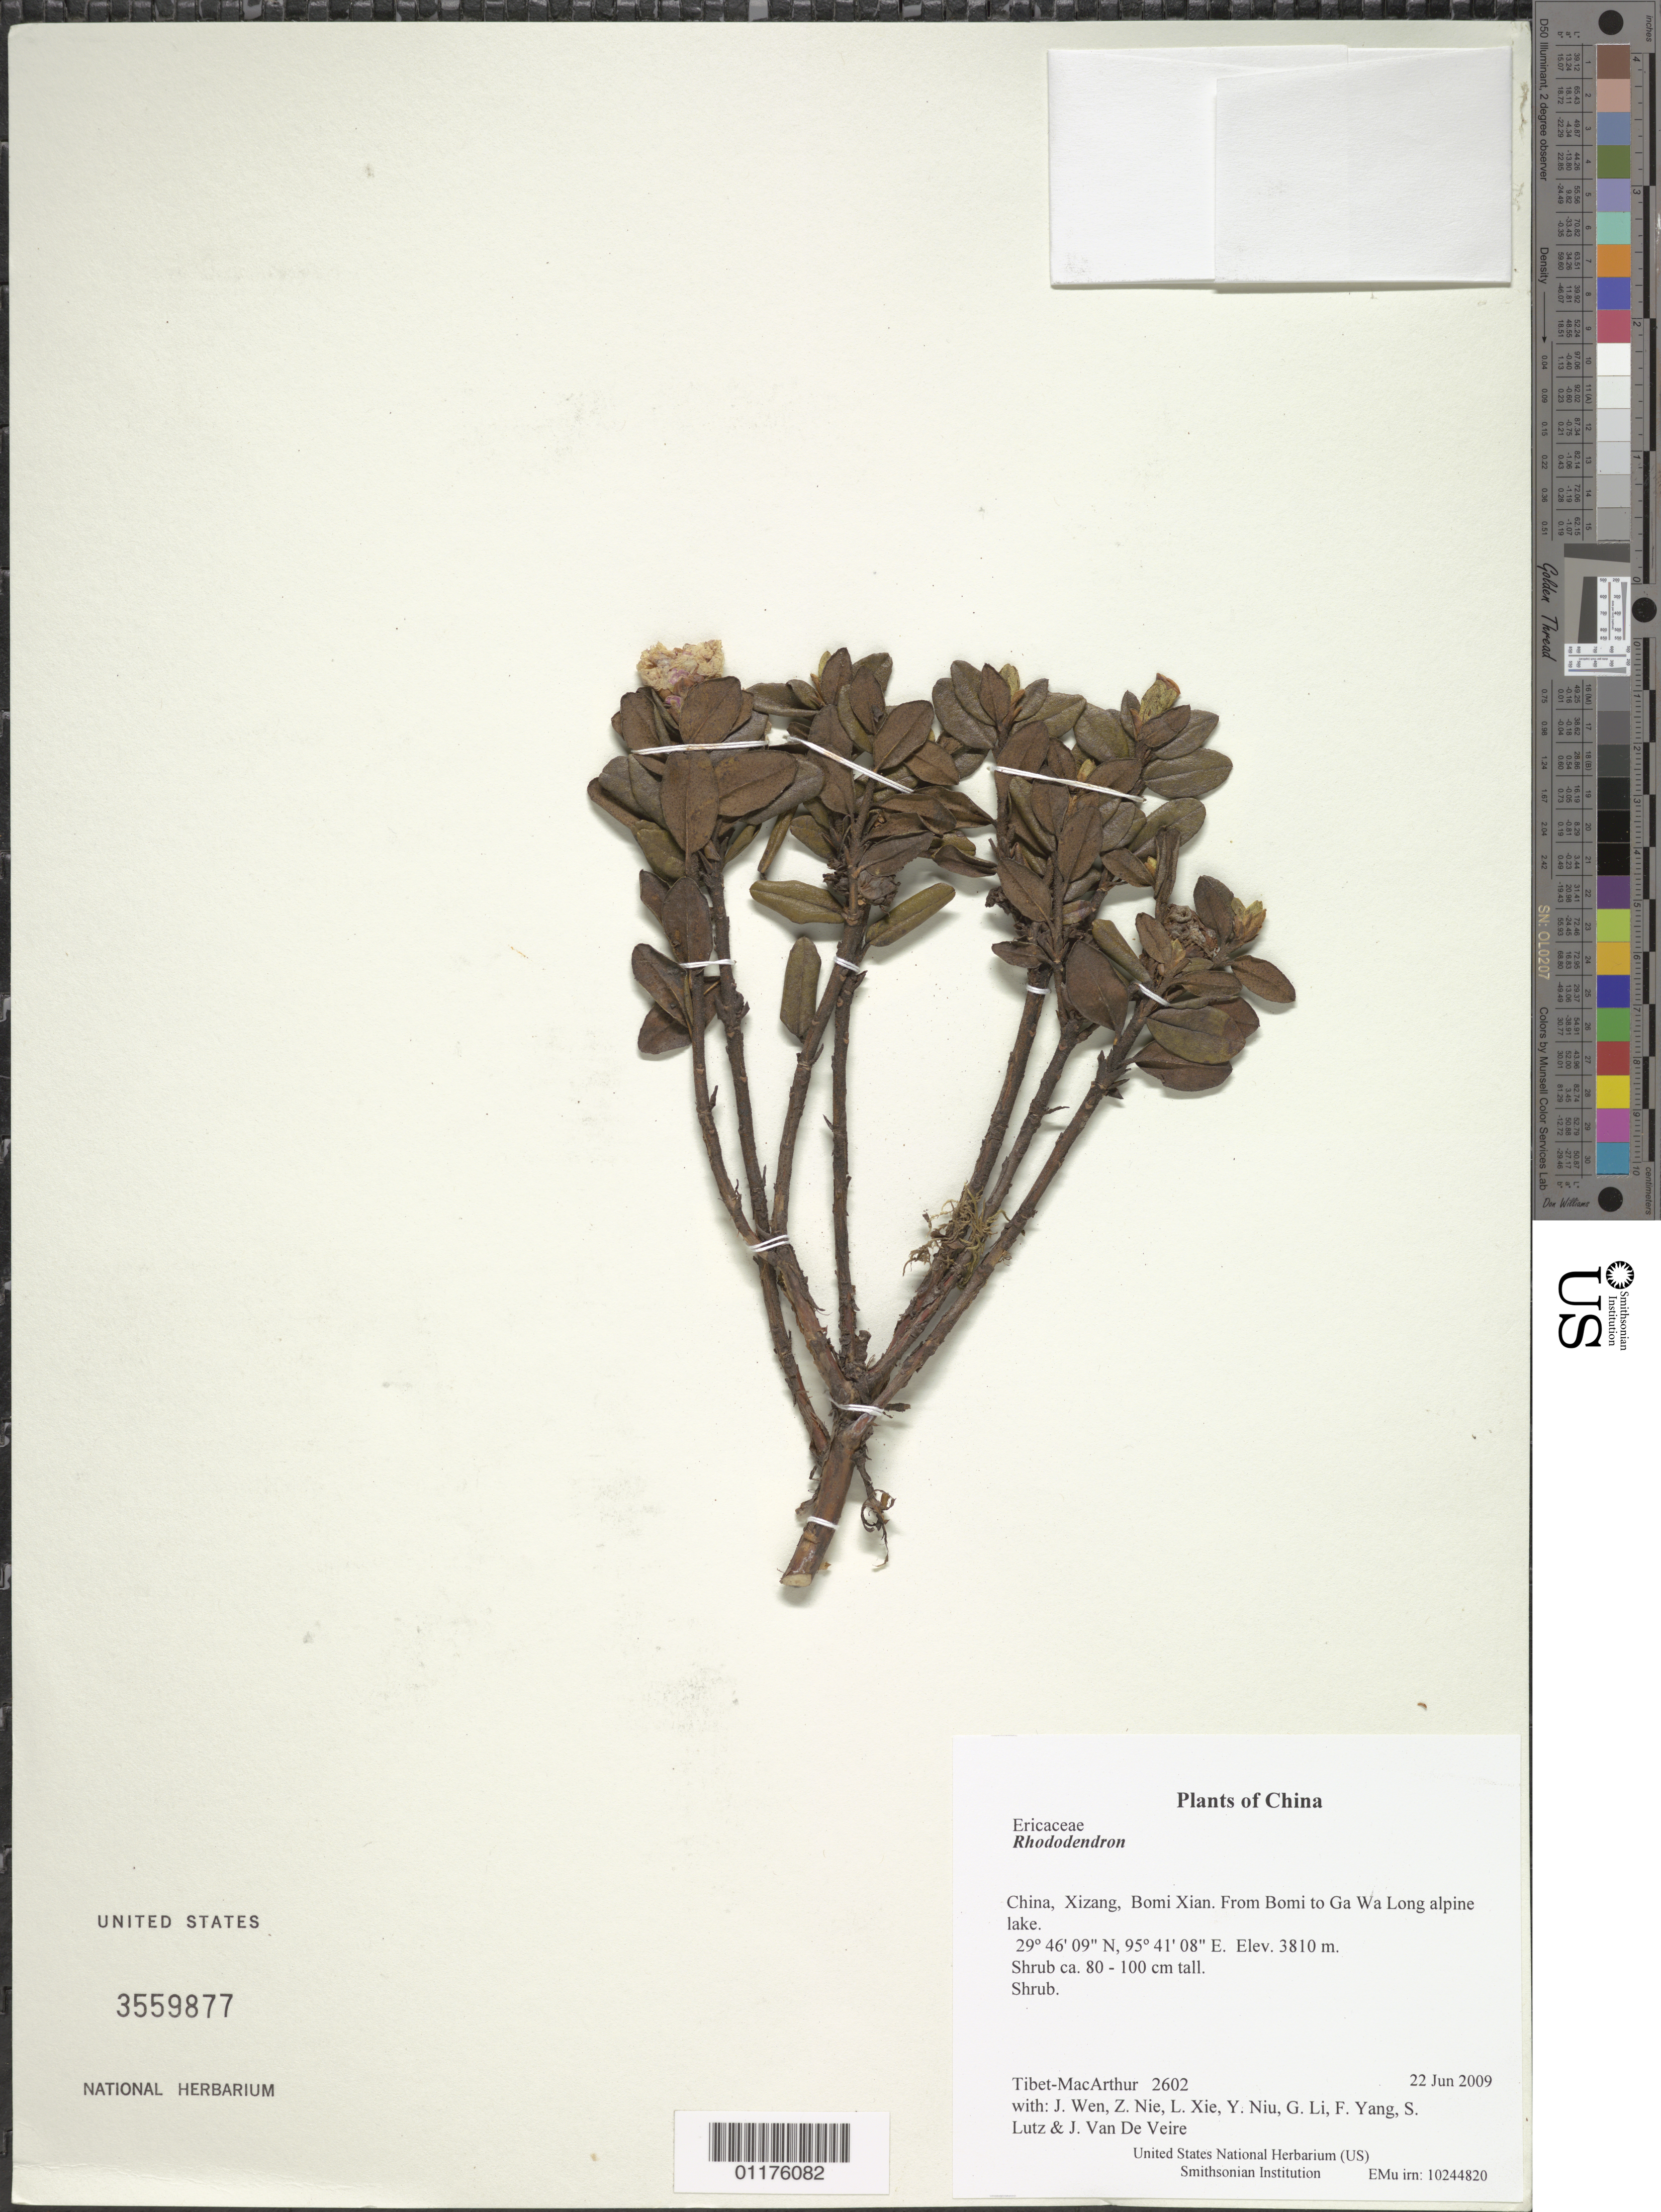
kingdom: Plantae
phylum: Tracheophyta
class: Magnoliopsida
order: Ericales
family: Ericaceae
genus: Rhododendron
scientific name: Rhododendron sp.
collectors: Tibet-MacArthur, J. Wen, Z. Nie, L. Xie, Y. Niu, G. Li, F. Yang, S. Lutz & J. Van De Veire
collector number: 2602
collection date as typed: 22 Jun 2009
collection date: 2009-06-22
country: China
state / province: Xizang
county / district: Bomi Xian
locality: From Bomi to Ga Wa Long alpine lake.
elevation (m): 3810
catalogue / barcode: US 3559877